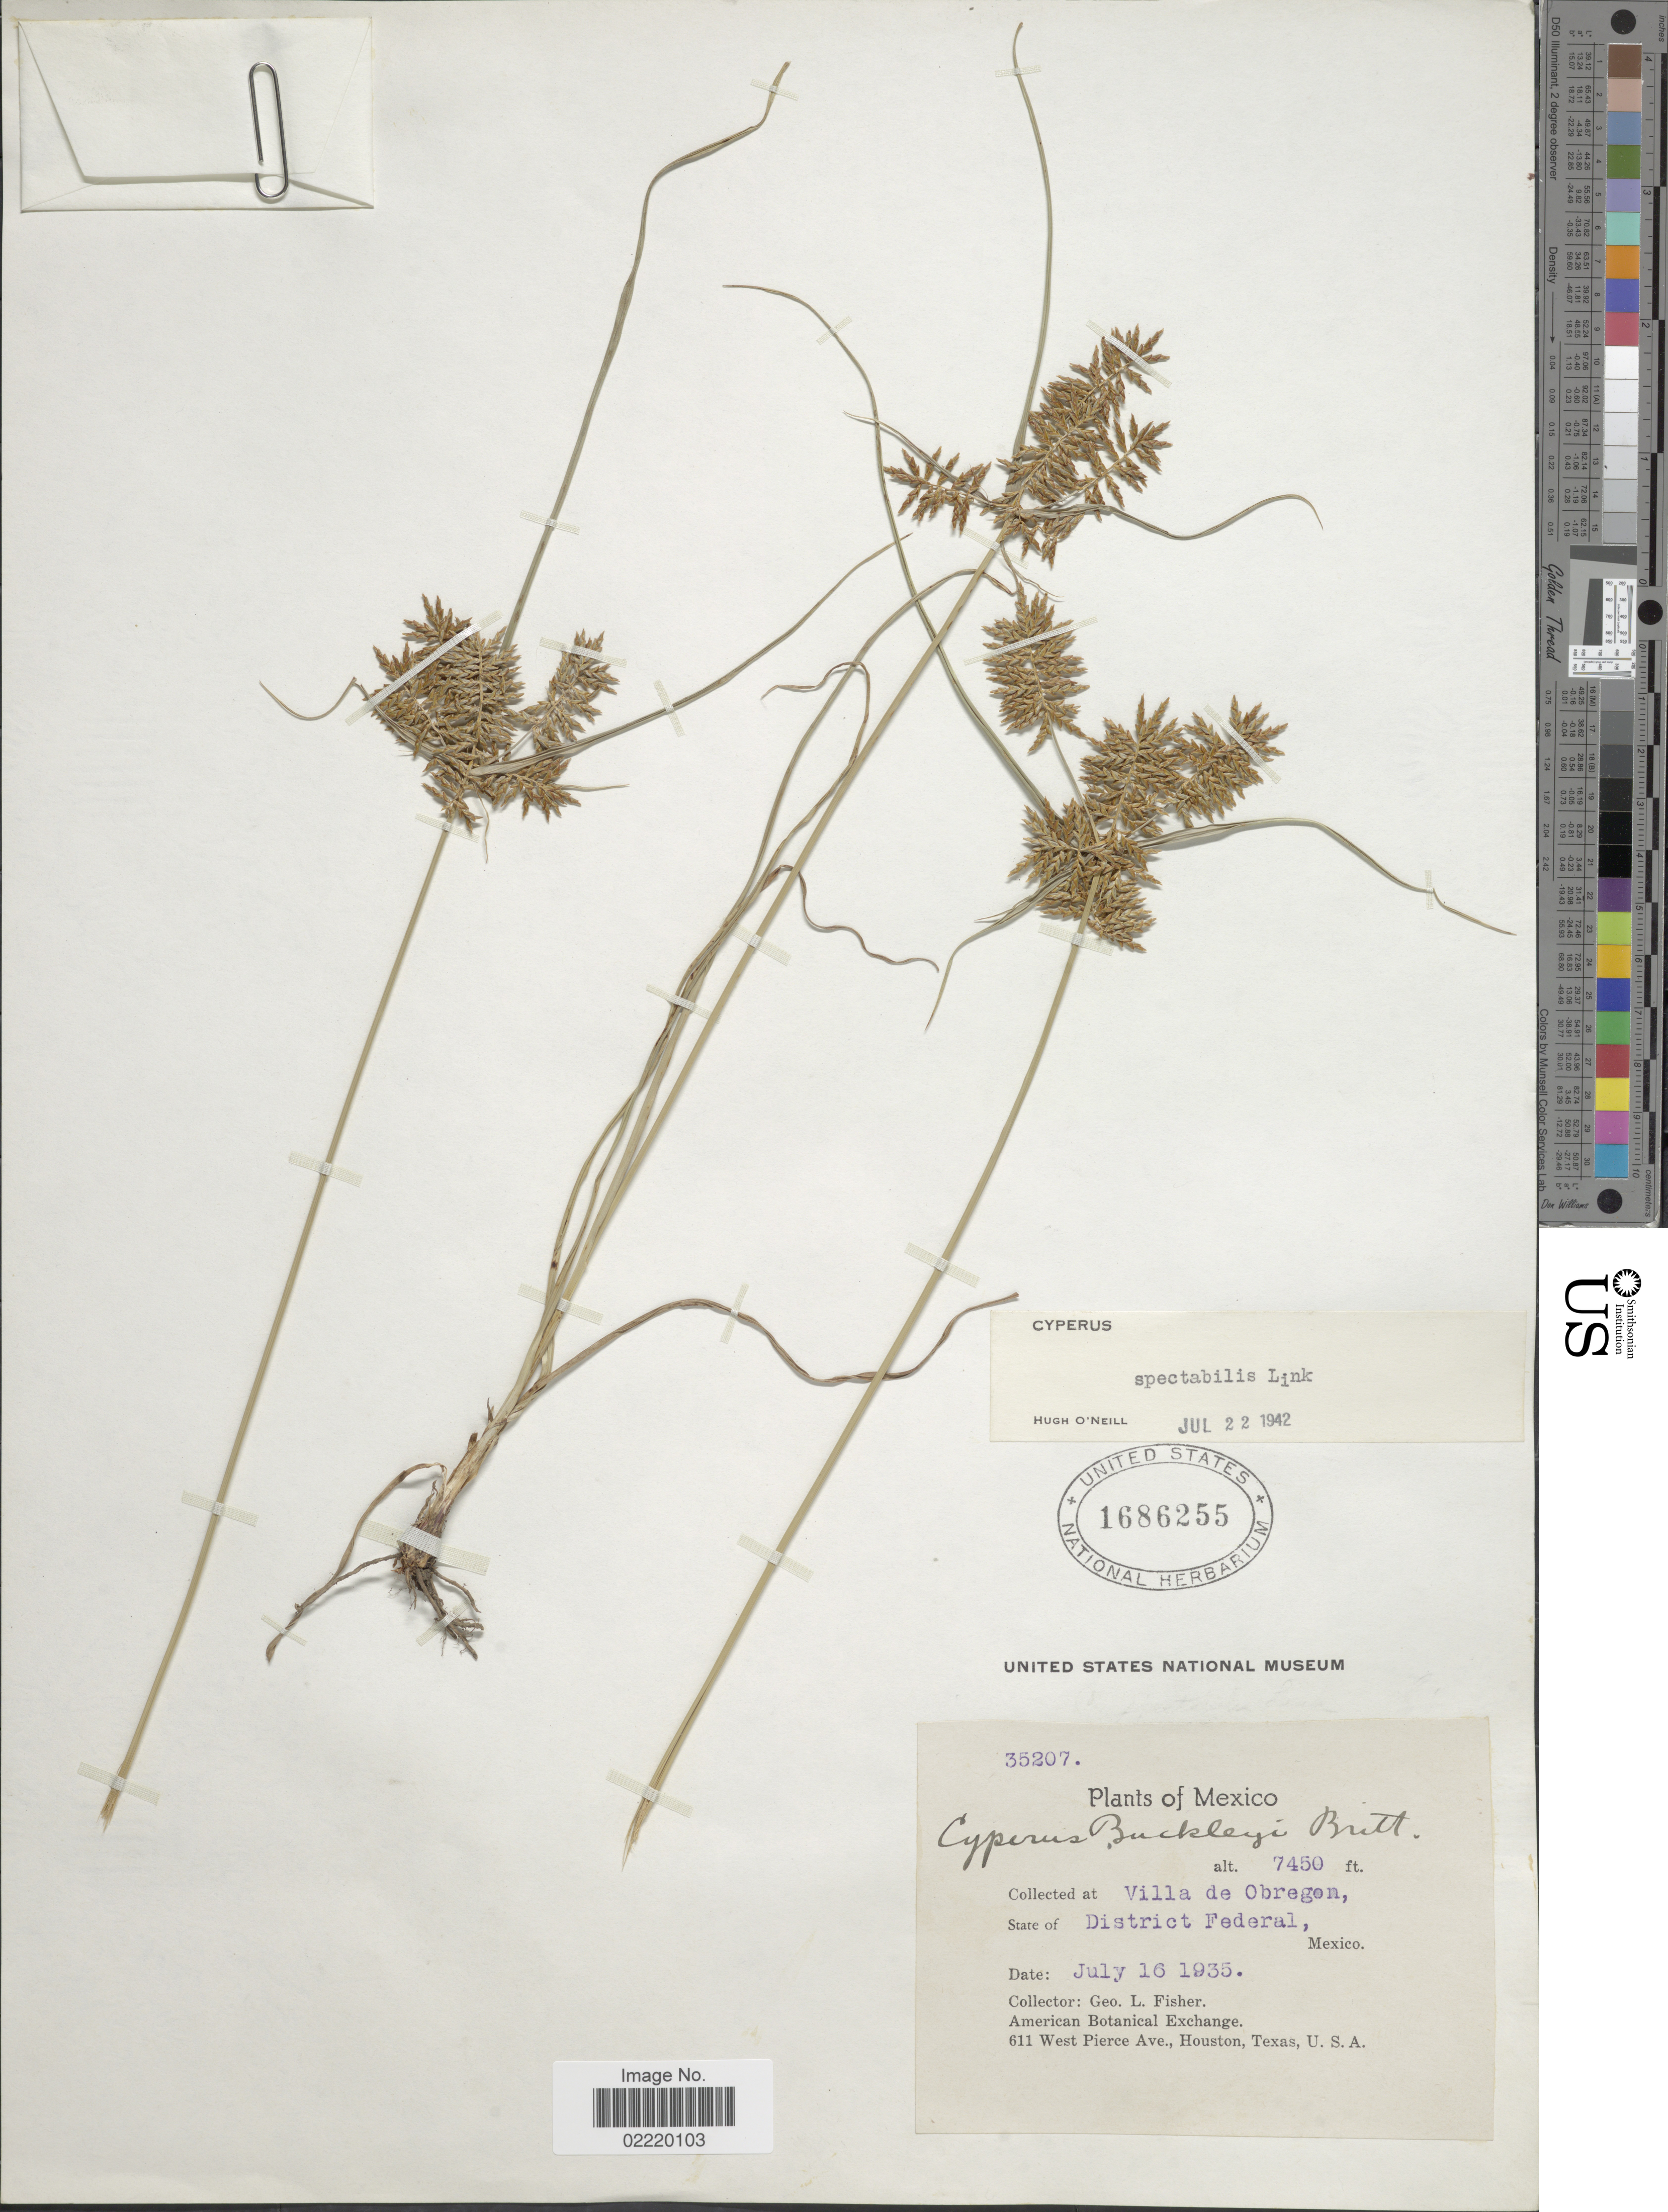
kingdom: Plantae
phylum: Tracheophyta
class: Liliopsida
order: Poales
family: Cyperaceae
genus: Cyperus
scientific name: Cyperus spectabilis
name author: Link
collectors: G. L. Fisher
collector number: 35207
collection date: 1935-07-16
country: Mexico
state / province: Distrito Federal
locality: Villa de Obregon.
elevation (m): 2271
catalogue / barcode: US 1686255